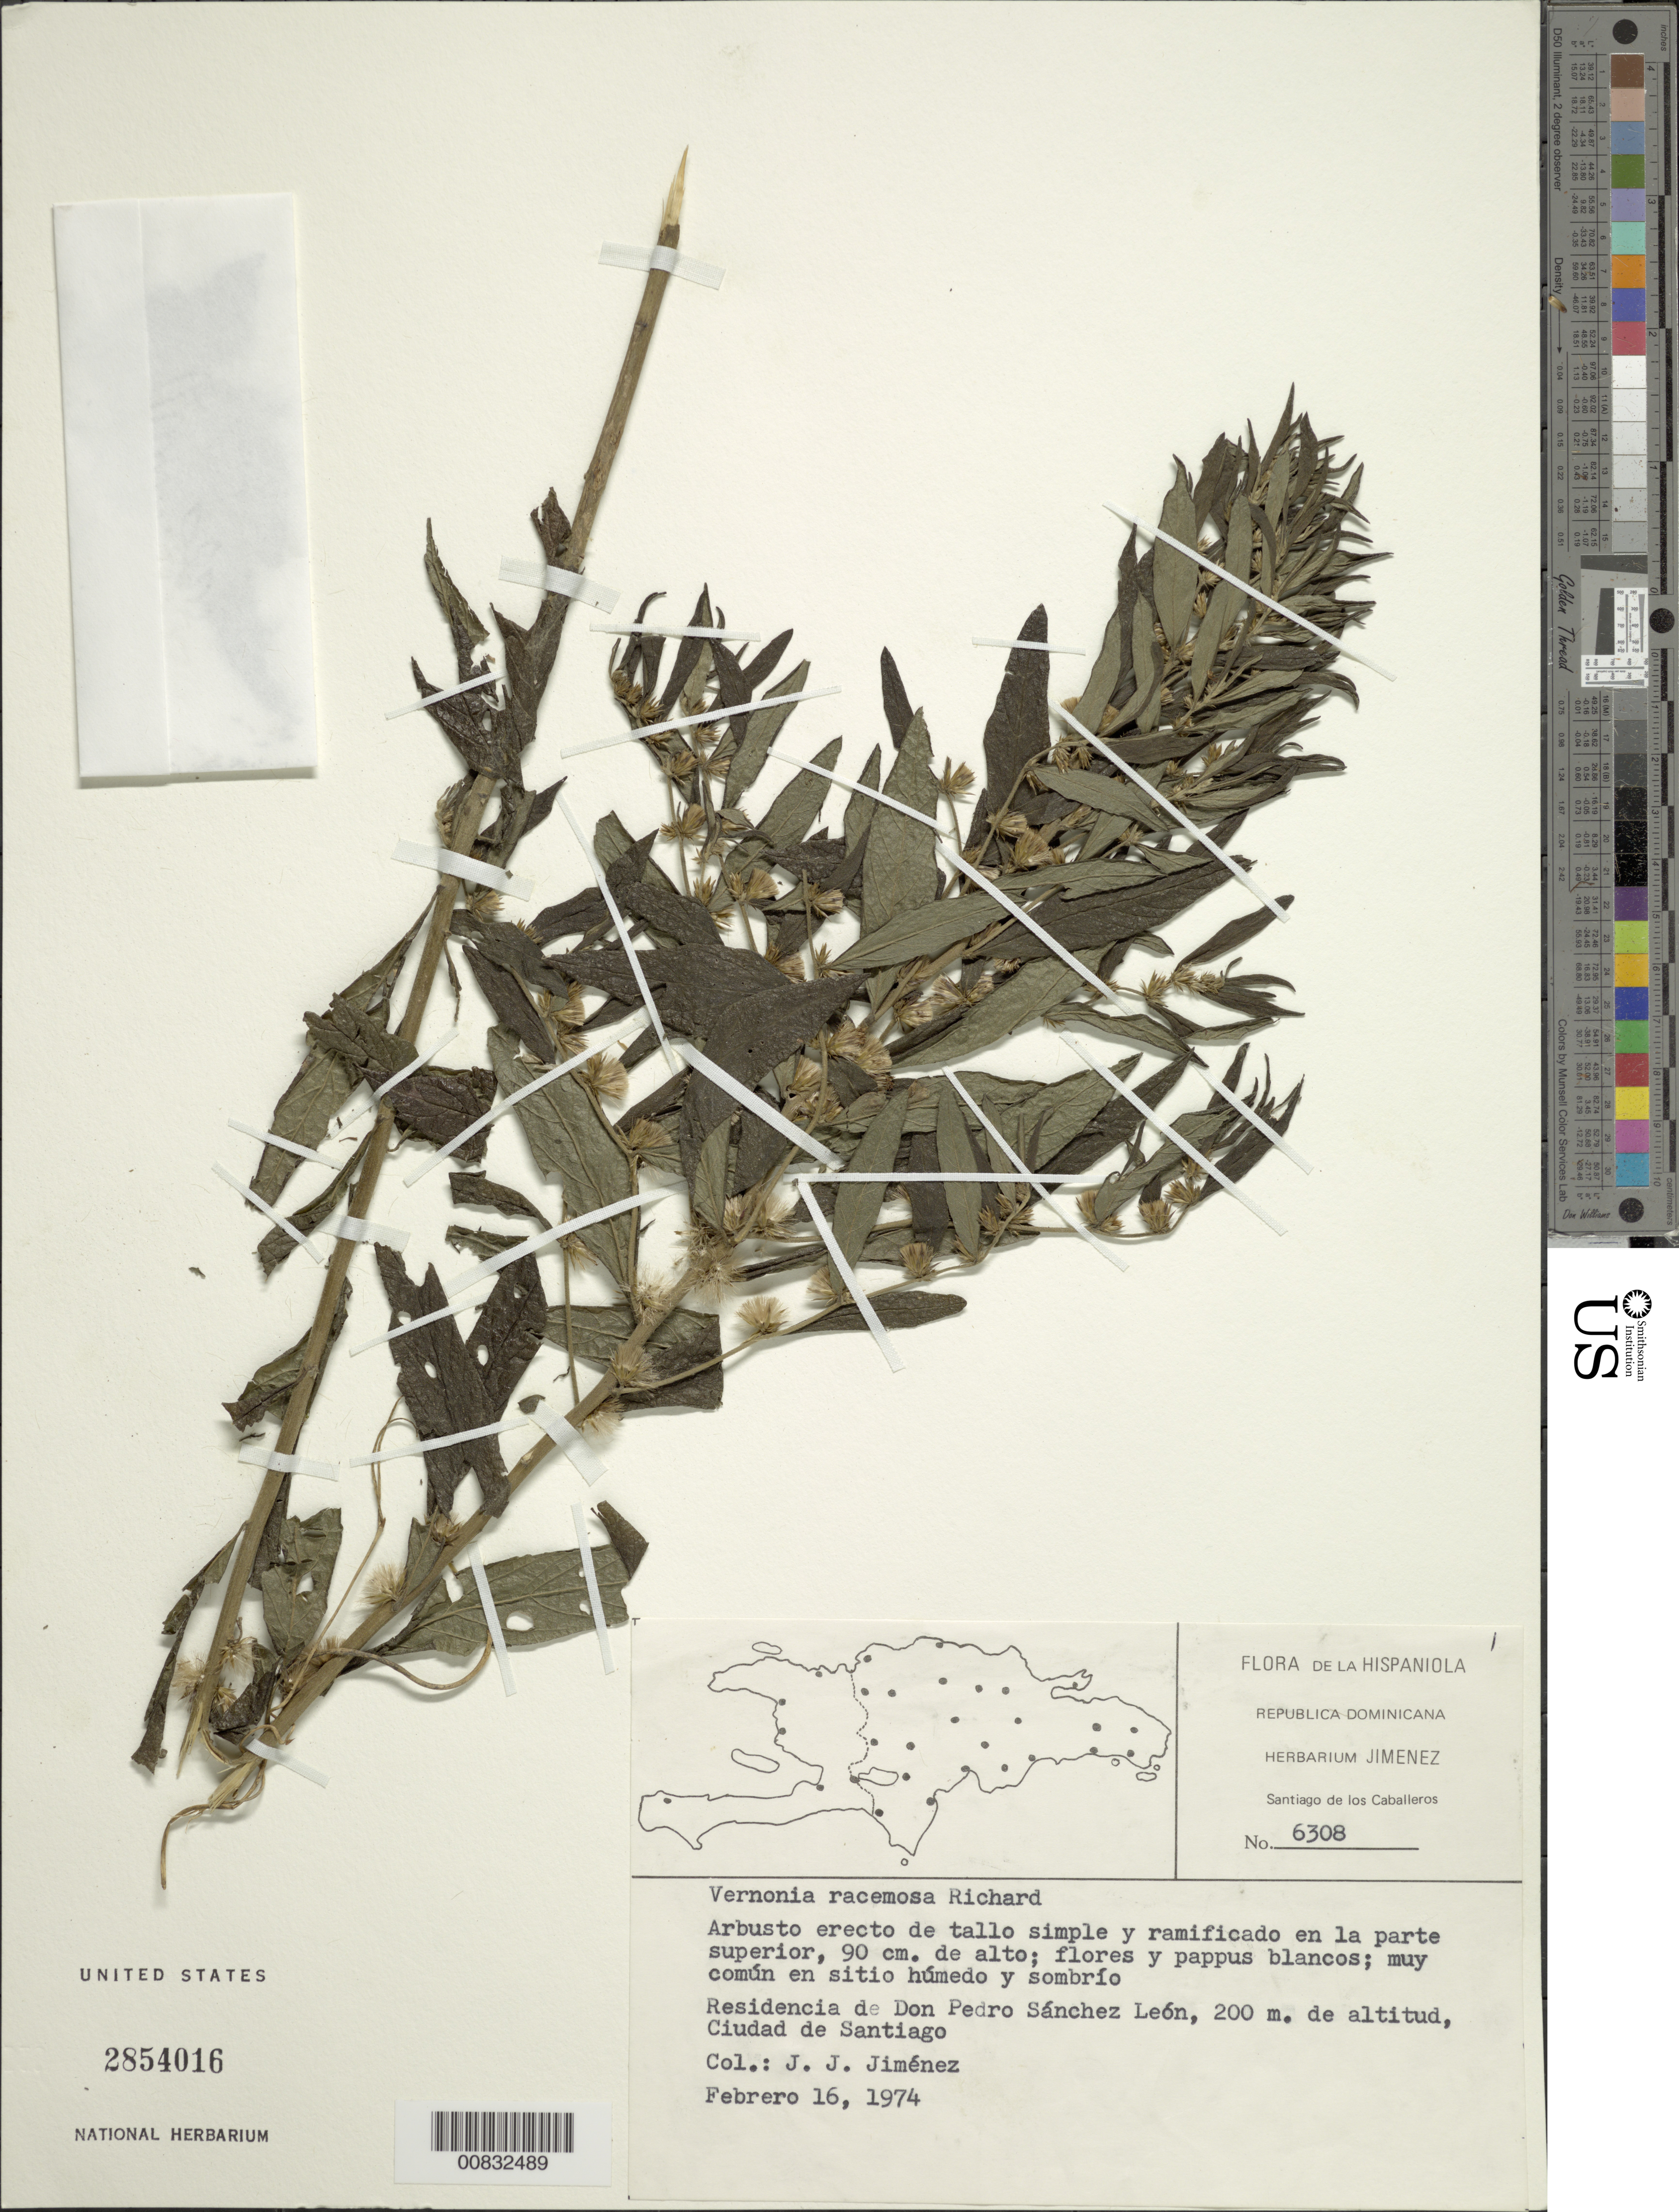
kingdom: Plantae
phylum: Tracheophyta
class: Magnoliopsida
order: Asterales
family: Asteraceae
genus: Lepidaploa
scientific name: Lepidaploa sericea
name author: (Rich.) H. Rob.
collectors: J. J. Jiménez Almonte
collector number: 6308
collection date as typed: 16 Feb 1974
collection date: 1974-02-16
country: Dominican Republic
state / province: Santiago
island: Hispaniola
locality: Residencia de Don Pedro Sánchez León, Santiago City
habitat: En sitio húmedo y sombrío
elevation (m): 200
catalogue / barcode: US 2854016